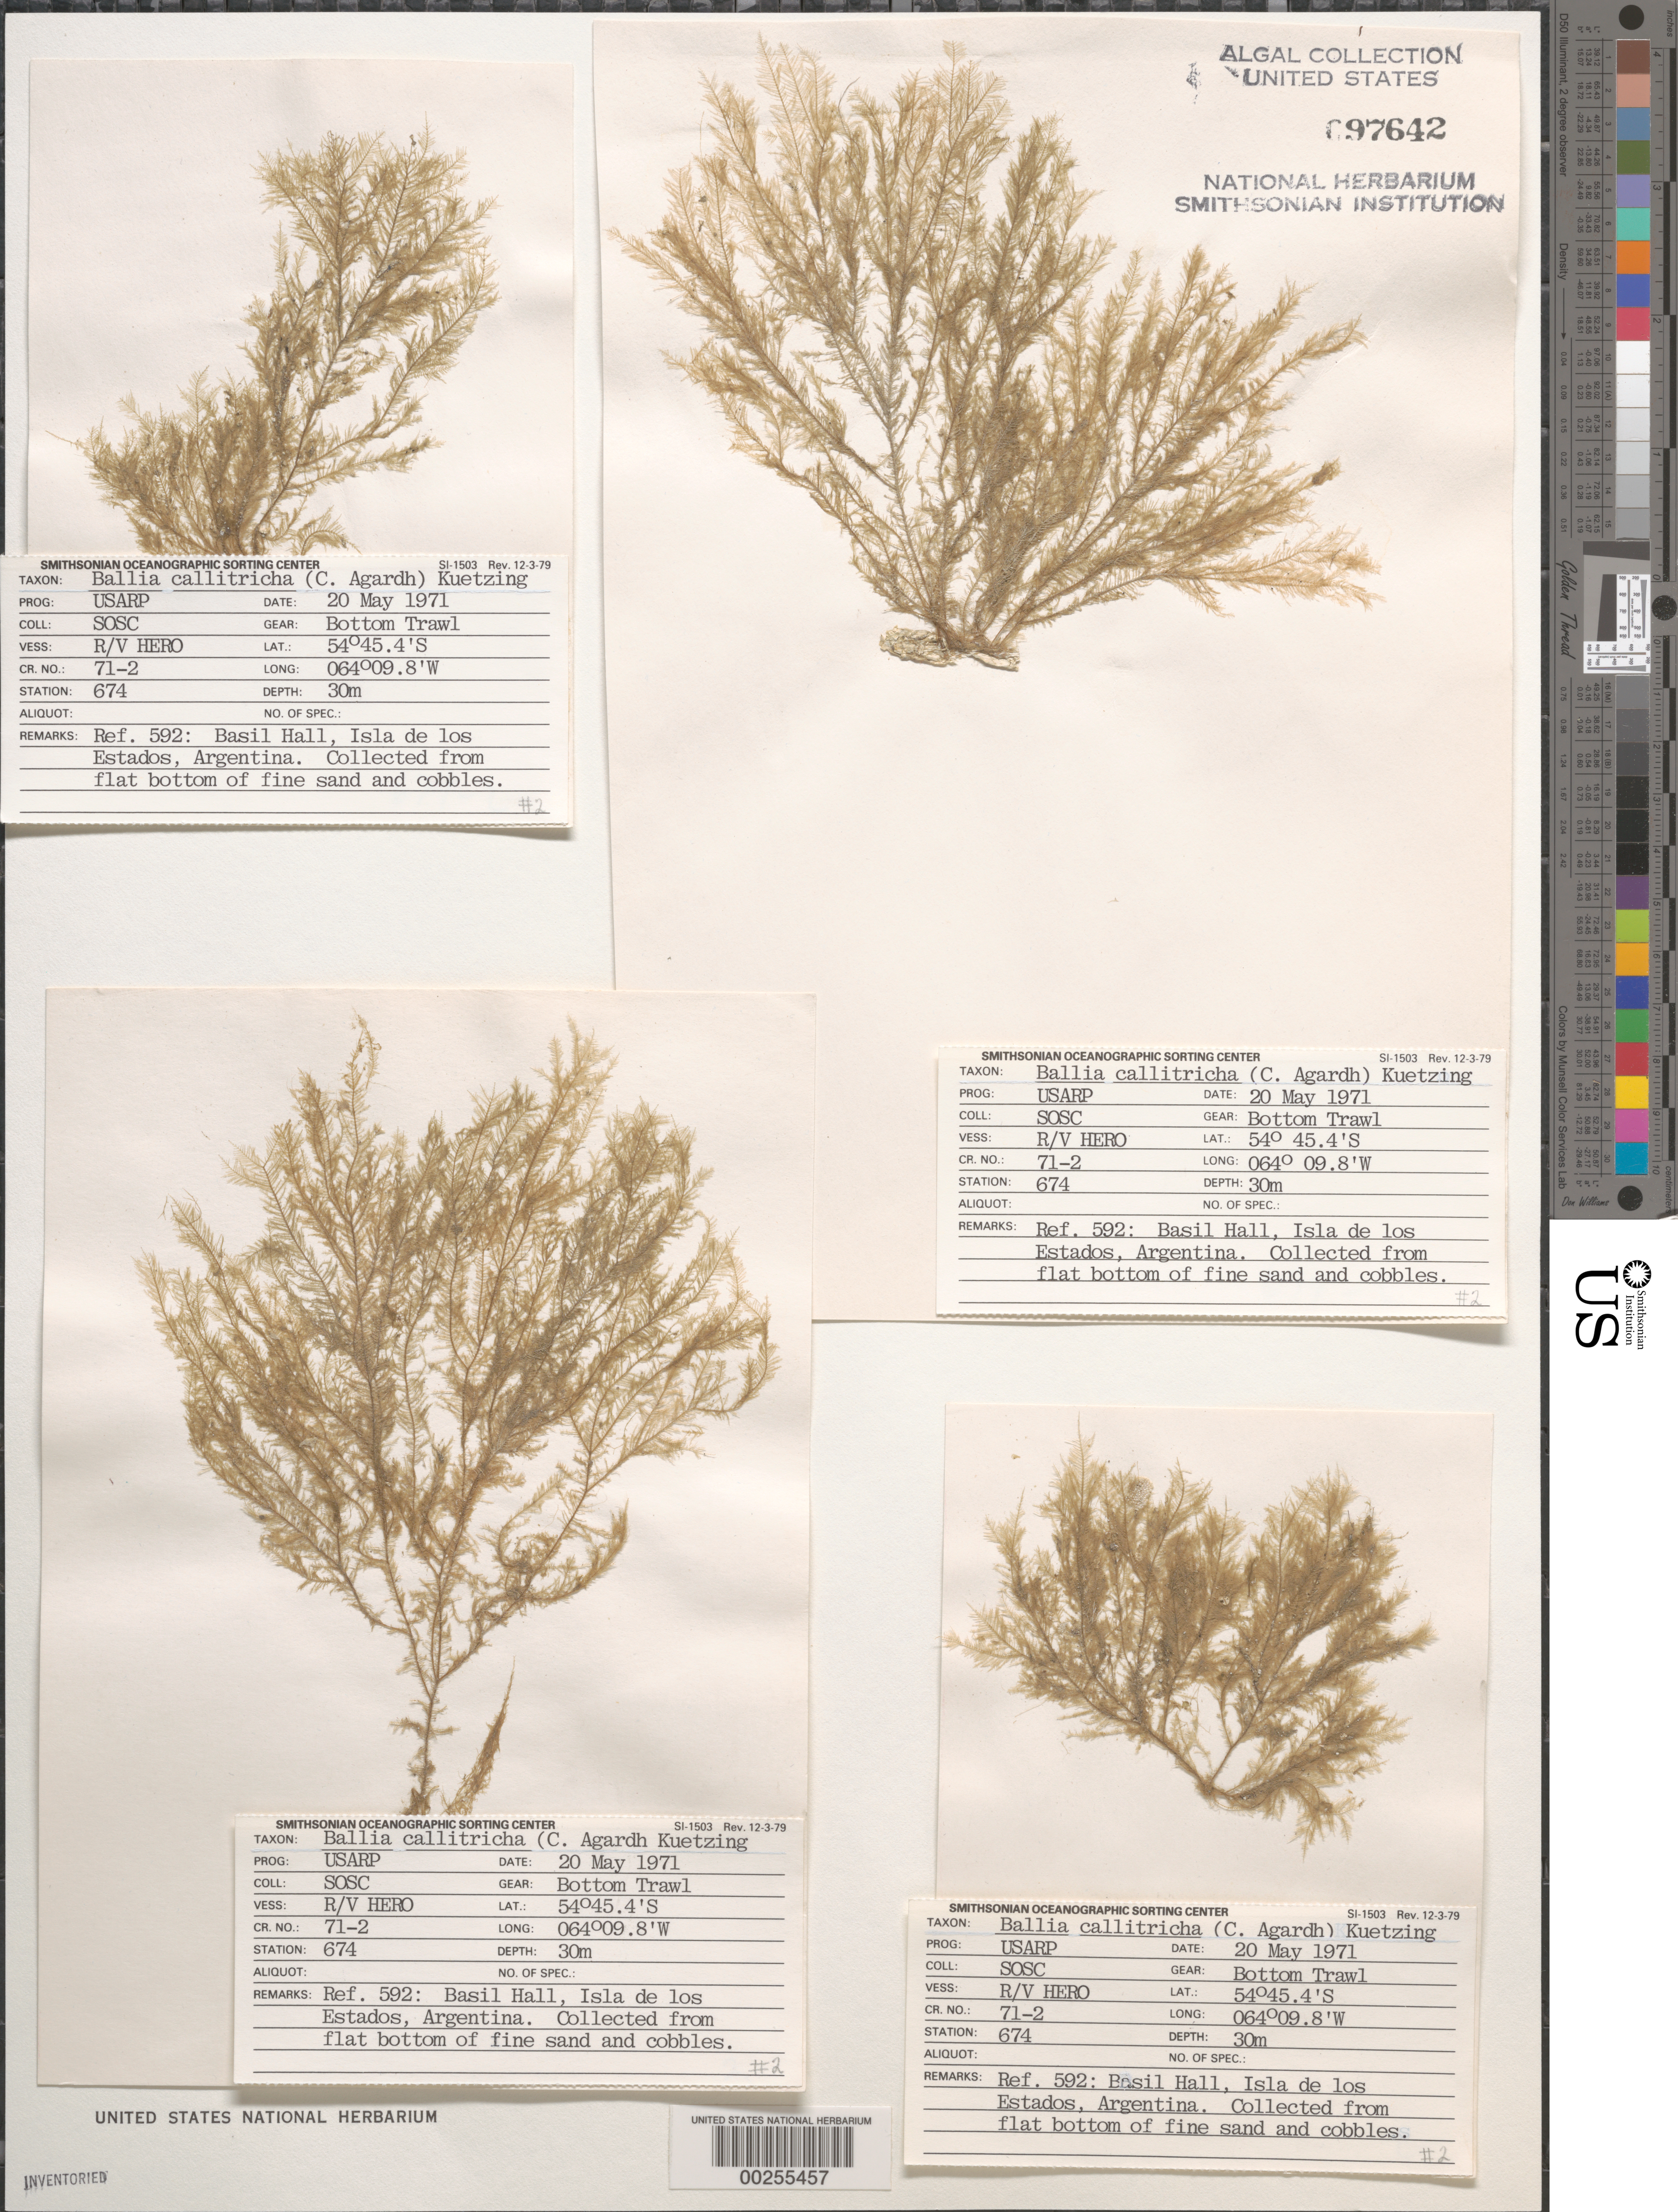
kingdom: Plantae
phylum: Rhodophyta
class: Florideophyceae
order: Balliales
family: Balliaceae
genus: Ballia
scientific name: Ballia callitricha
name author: (C. Agardh) Kützing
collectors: SOSC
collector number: Station 674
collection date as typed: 20 May 1971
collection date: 1971-05-20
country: Argentina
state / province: Tierra del Fuego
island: Isla de los Estados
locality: Basil Hall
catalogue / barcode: US 97642